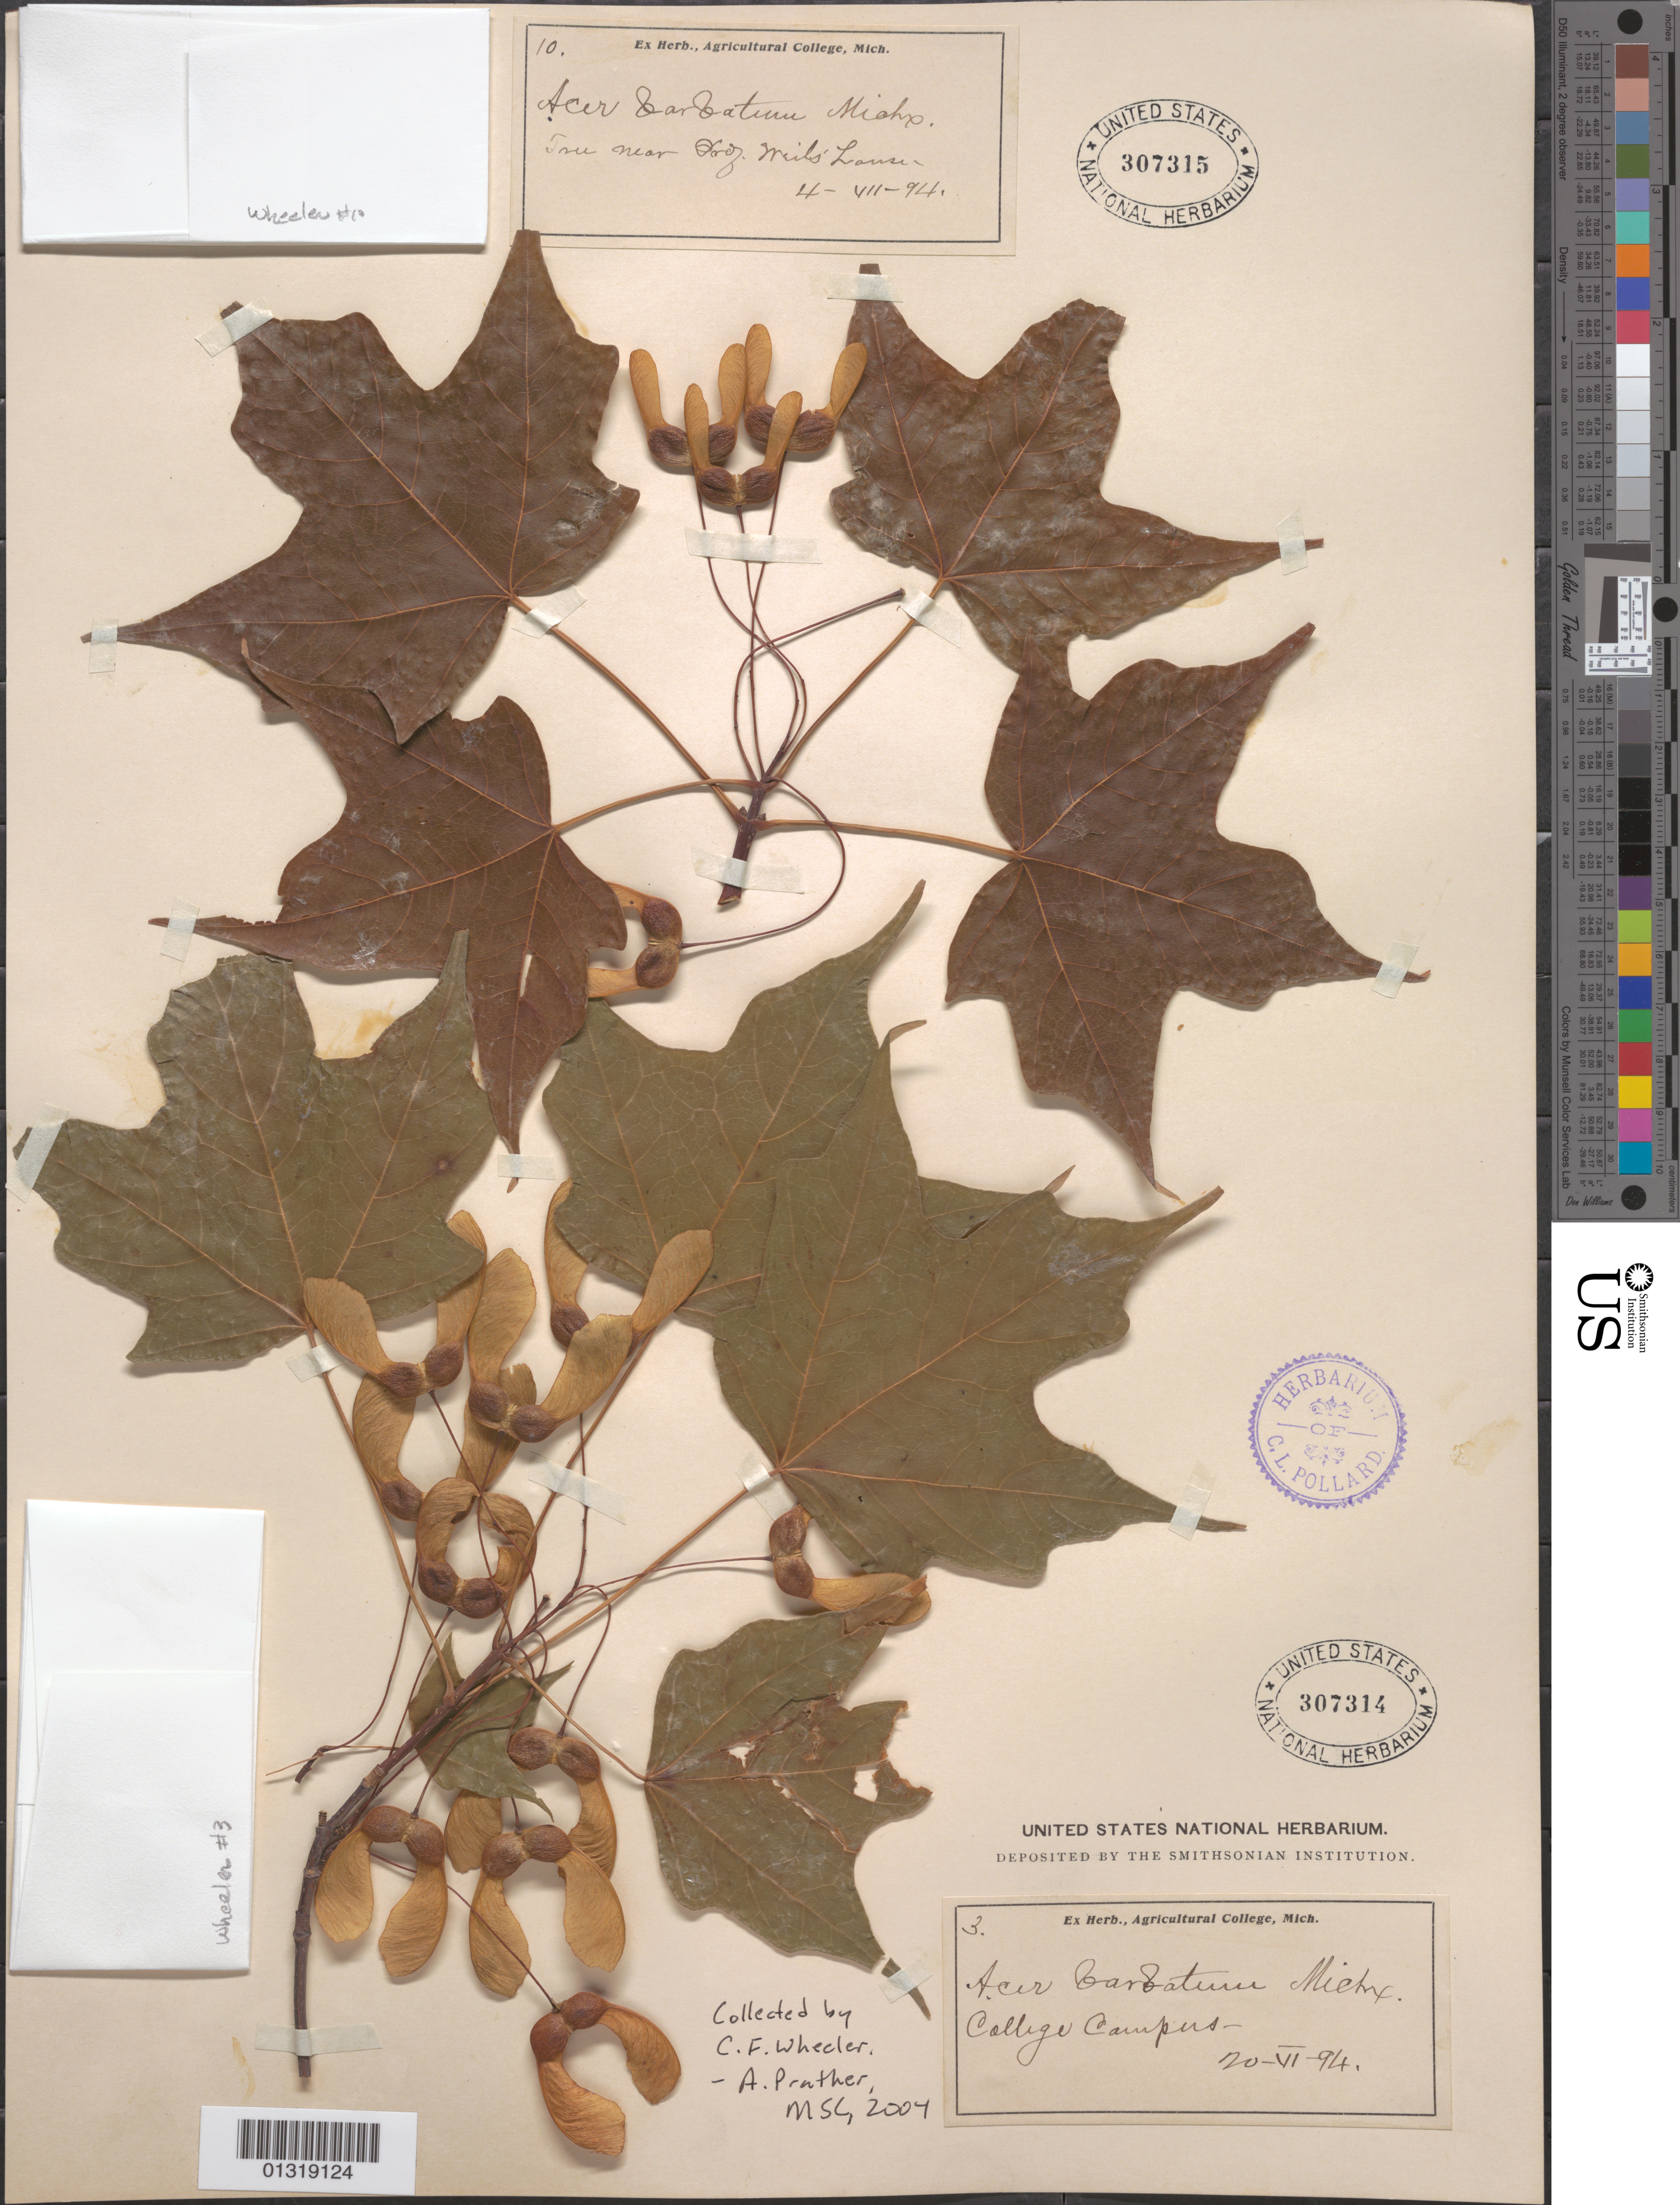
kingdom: Plantae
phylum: Tracheophyta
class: Magnoliopsida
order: Sapindales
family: Sapindaceae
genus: Acer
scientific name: Acer saccharum subsp. skutchii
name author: (Rehder) A.E. Murray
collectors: C. Wheeler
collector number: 3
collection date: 1894-06-20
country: United States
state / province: Michigan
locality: Agricultural College [East Lansing, MI?], on college campus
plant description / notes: Mounted on same sheet as: US #307315, BC 01319124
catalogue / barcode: US 307314